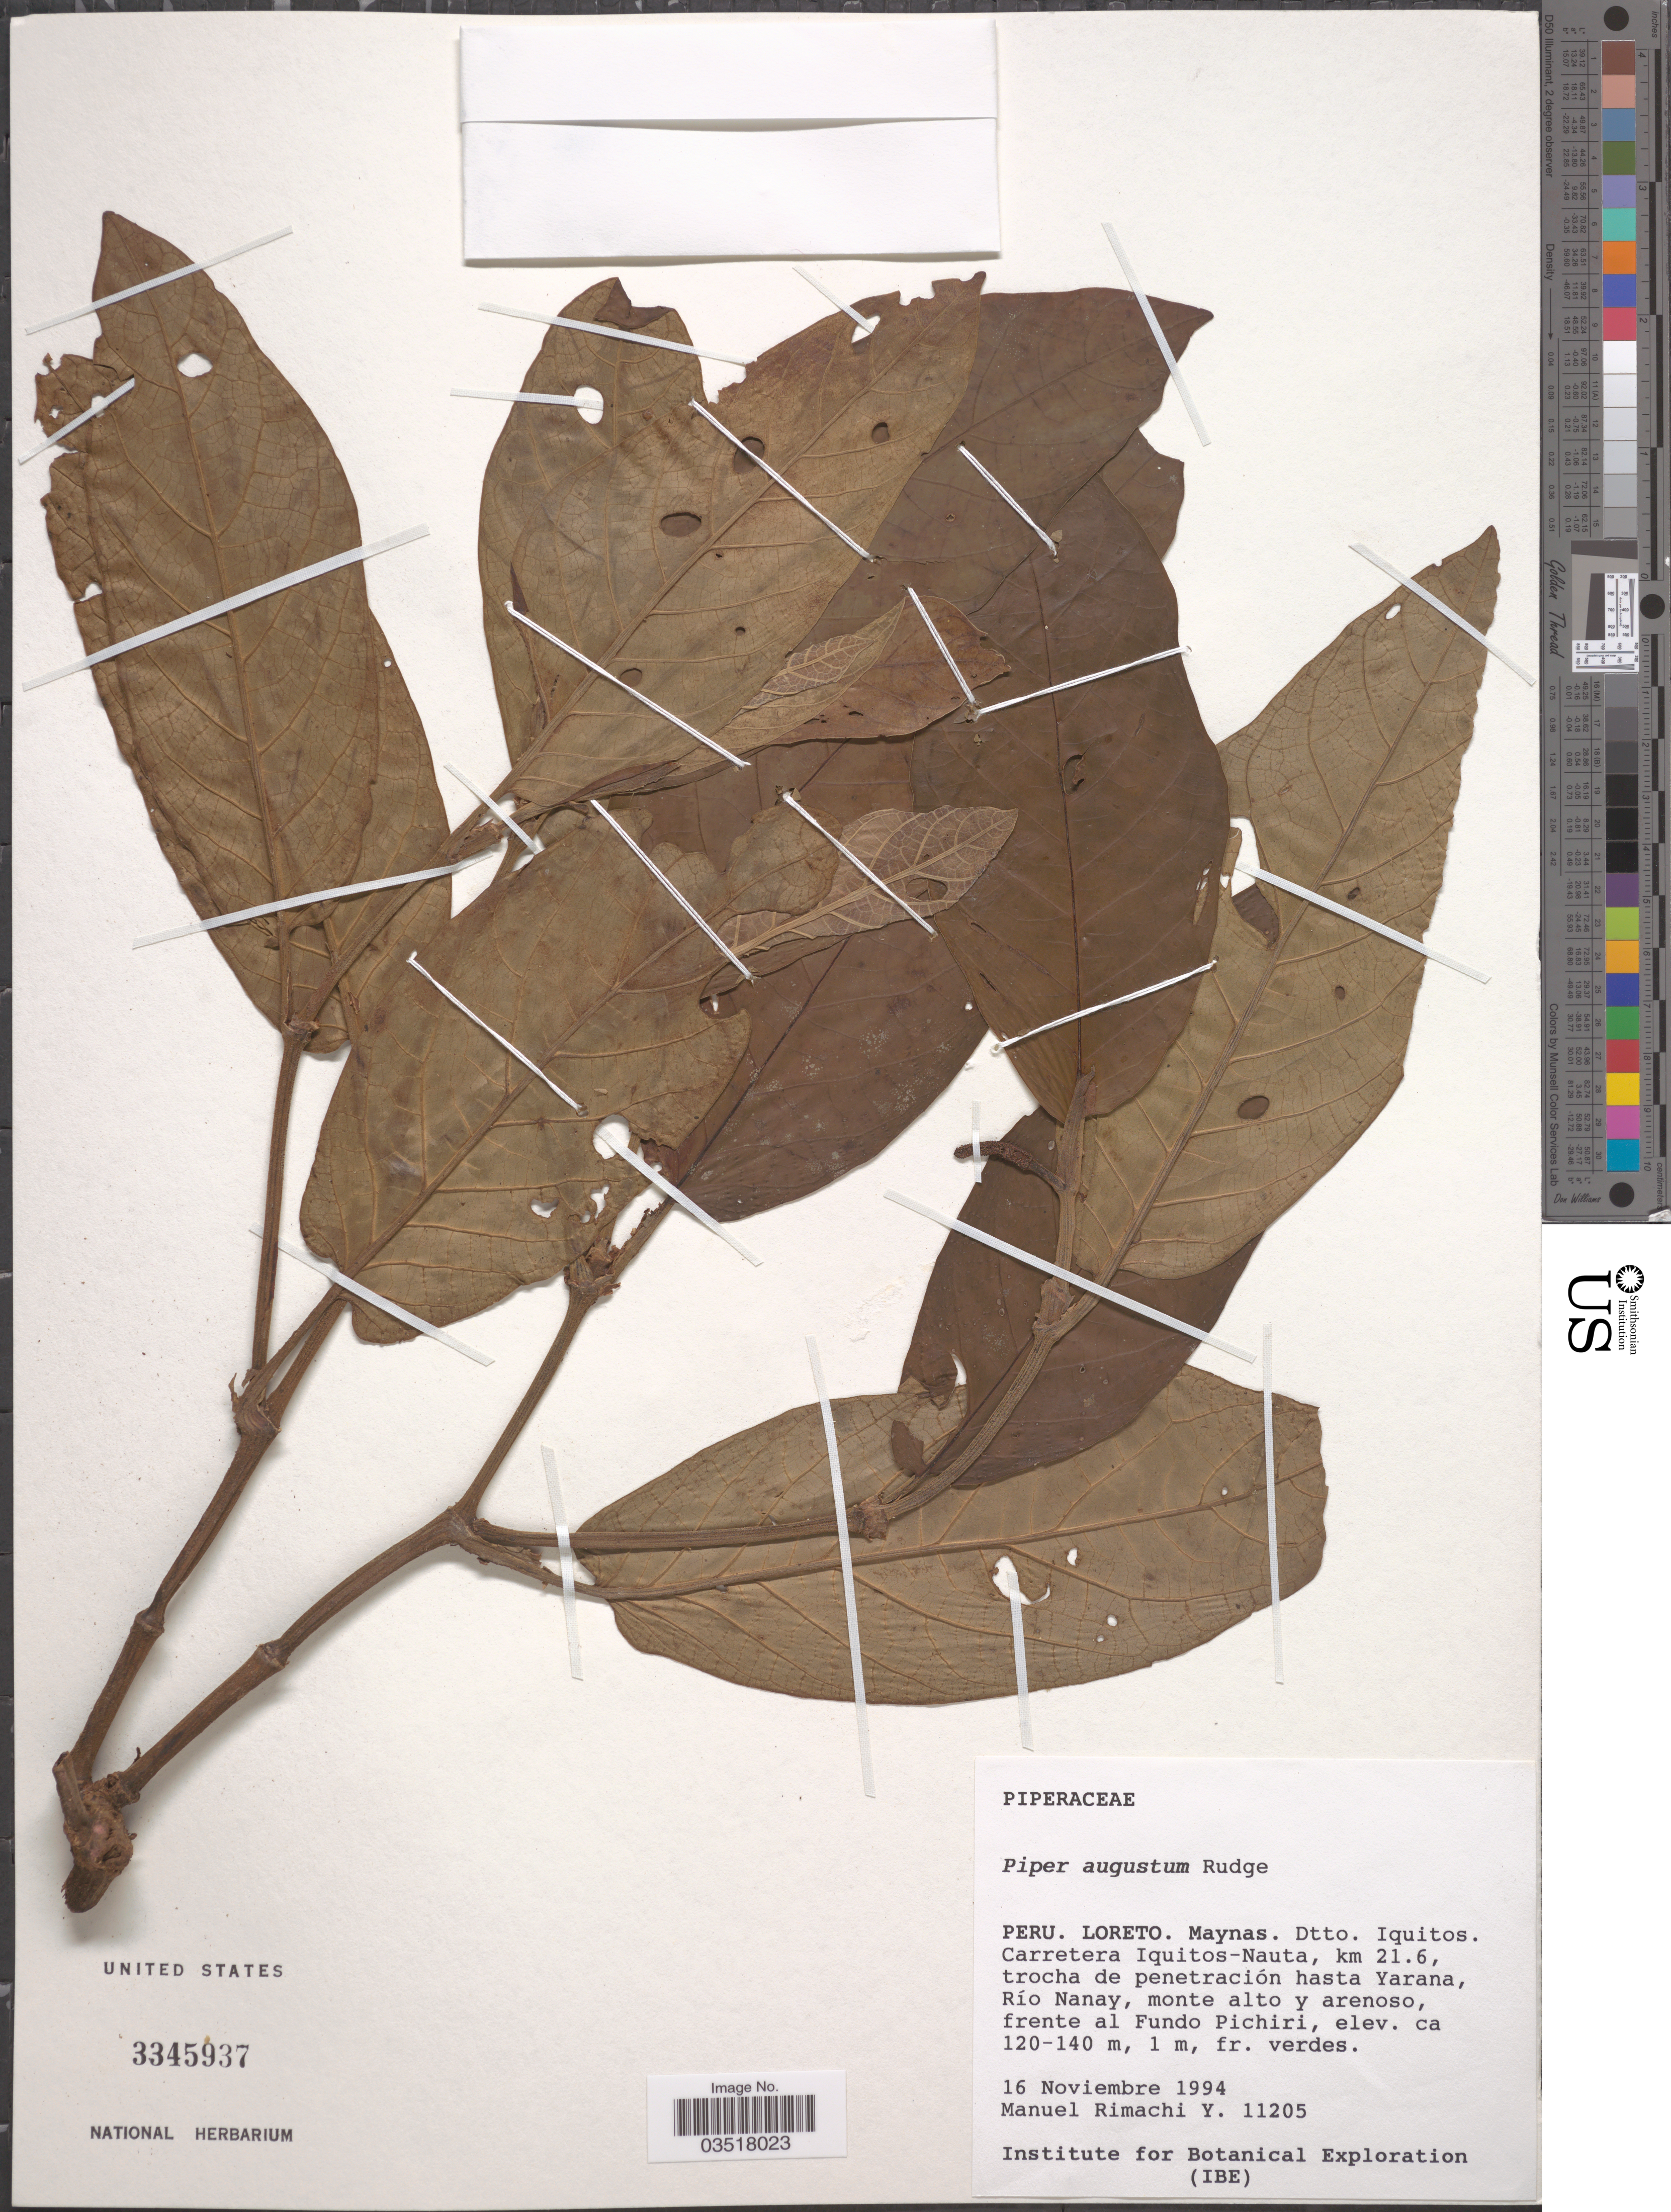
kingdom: Plantae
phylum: Tracheophyta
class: Magnoliopsida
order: Piperales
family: Piperaceae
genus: Piper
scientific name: Piper augustum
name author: Rudge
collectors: M. Rimachi Y.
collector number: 11205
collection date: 1994-11-16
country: Peru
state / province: Loreto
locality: Maynas. Dtto. Iquitos. Carretera Iquitos-Nauta, km 21.6, trocha de penetración hasta Yarana, Río Nanay, monte alto y arenoso, frente al Fundo Pichiri.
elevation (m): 120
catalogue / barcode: US 3345937